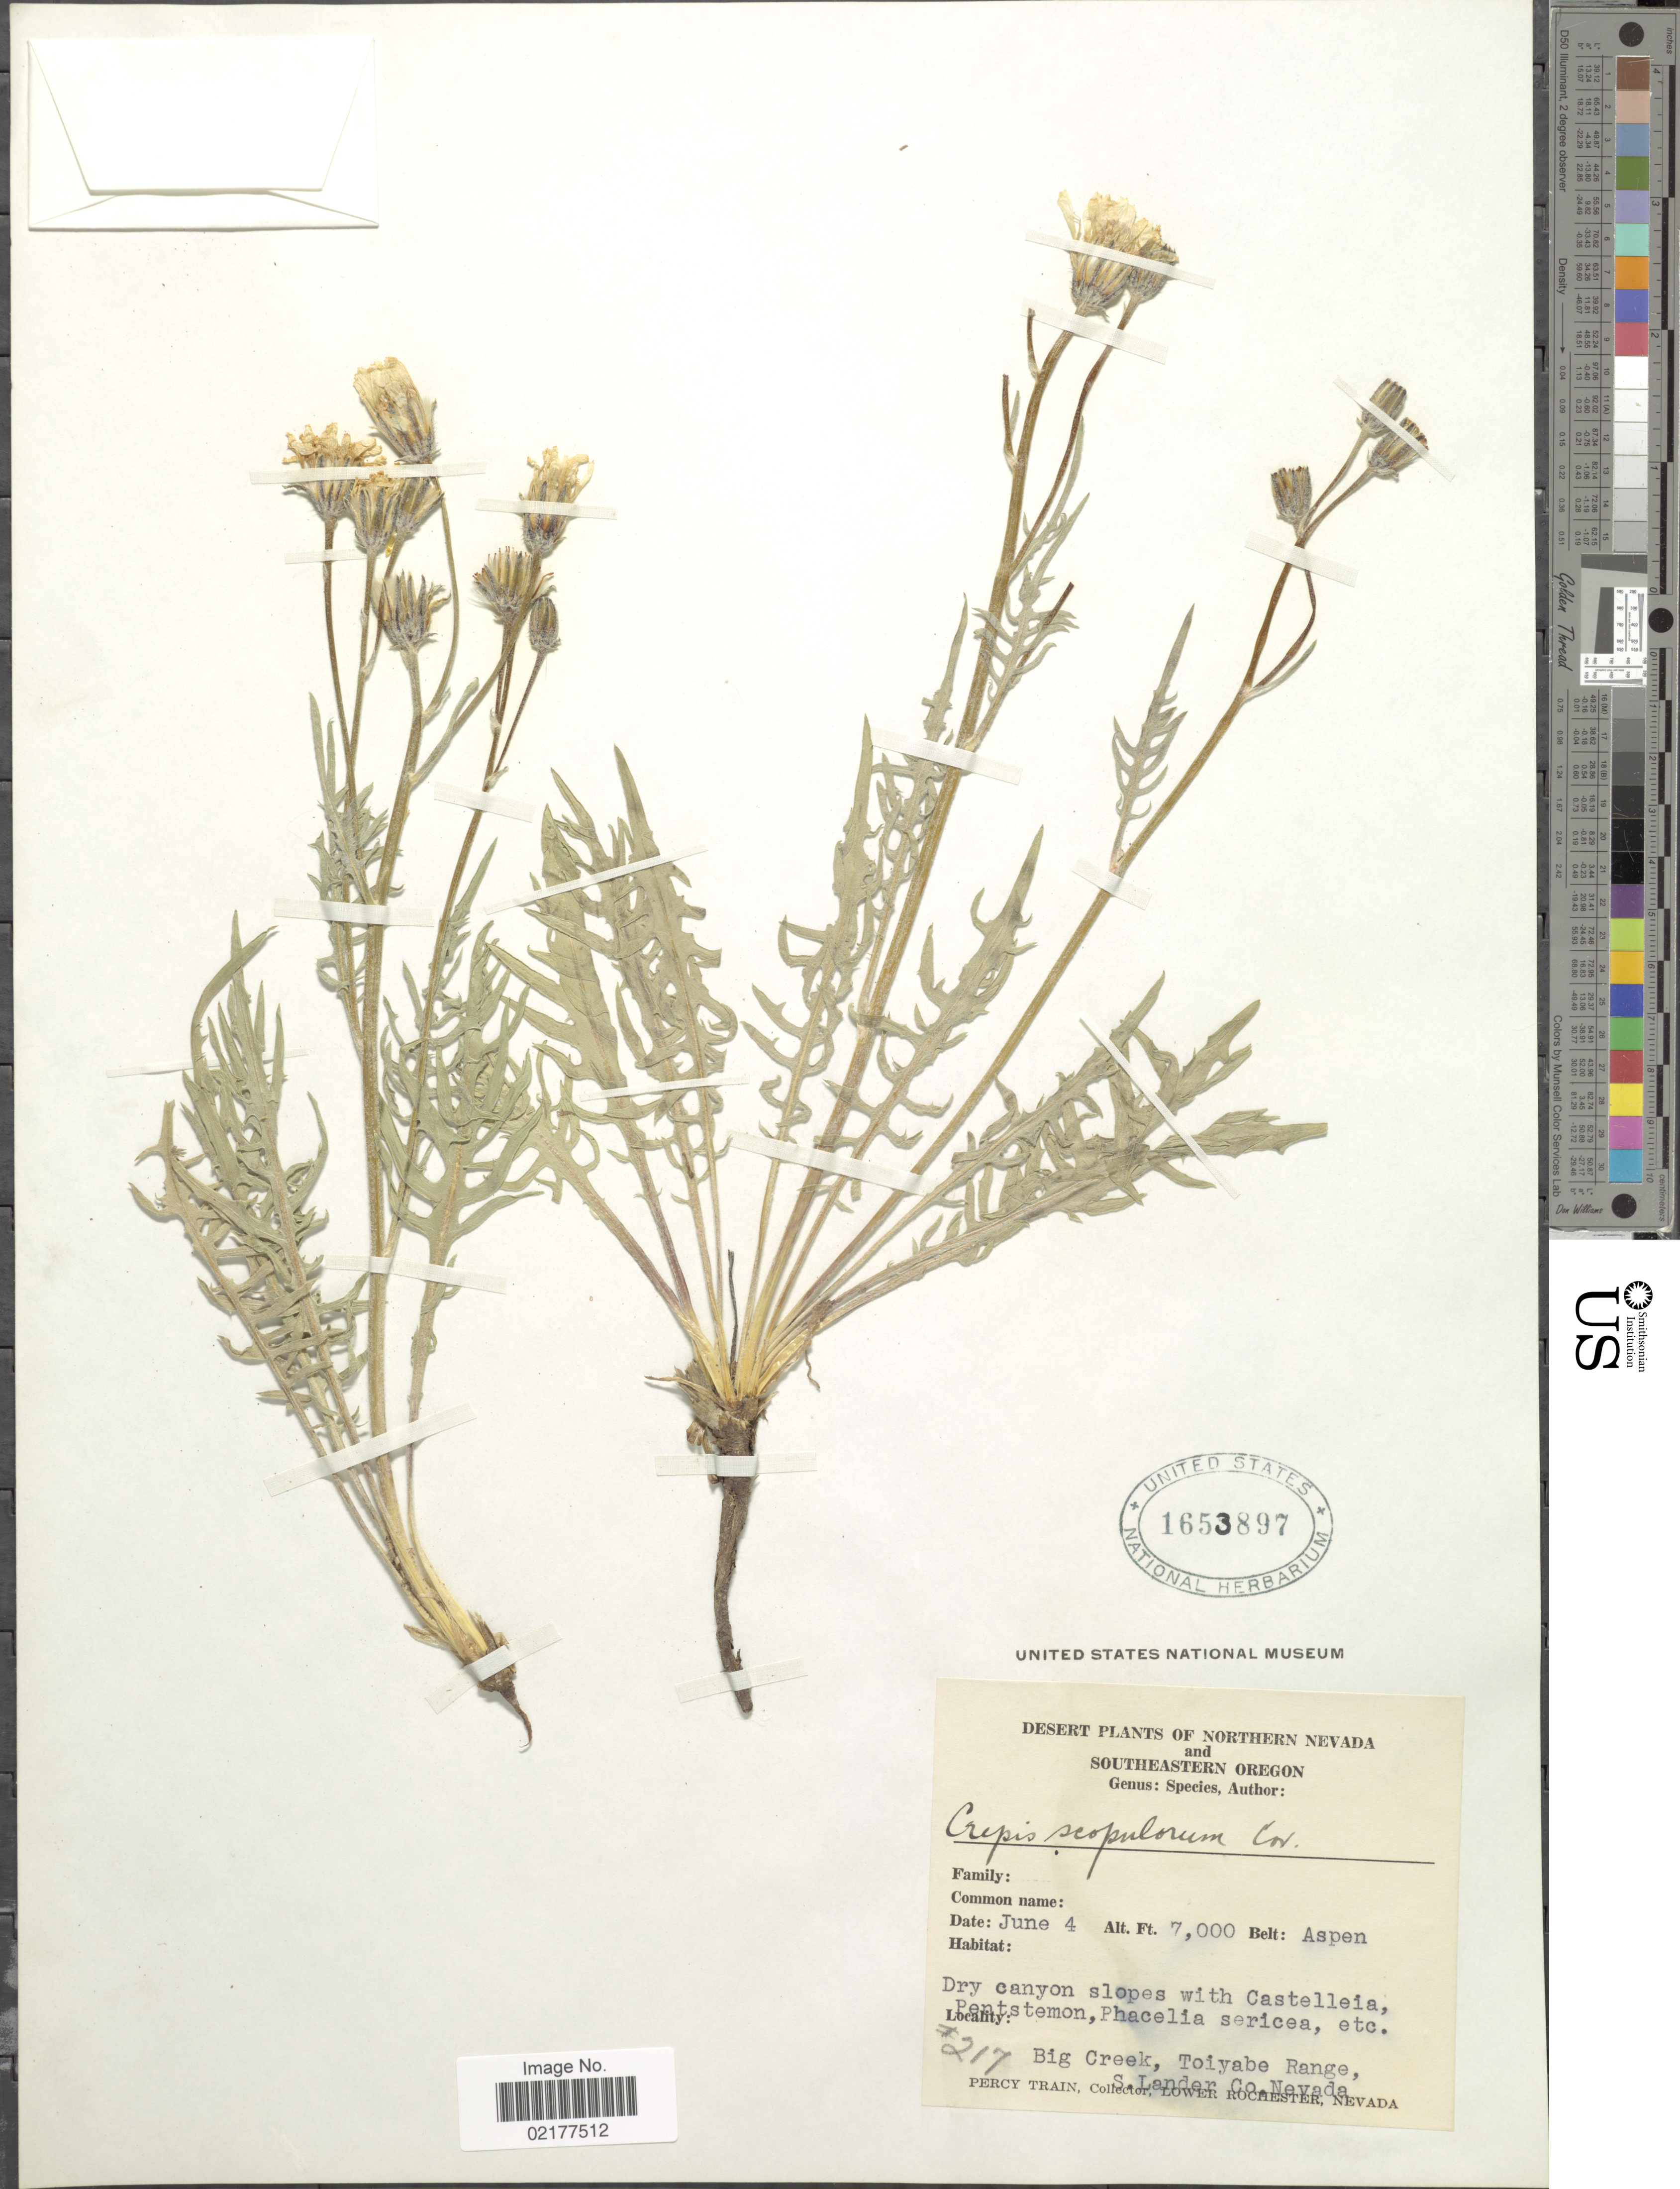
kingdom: Plantae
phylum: Tracheophyta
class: Magnoliopsida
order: Asterales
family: Asteraceae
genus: Crepis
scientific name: Crepis modocensis subsp. modocensis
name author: Greene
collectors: P. Train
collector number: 217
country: United States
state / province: Nevada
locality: Northern Nevada. Belt: Aspen. Big Creek, Toiyabe Range, S. Lander Co.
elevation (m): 2134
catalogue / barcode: US 1653897